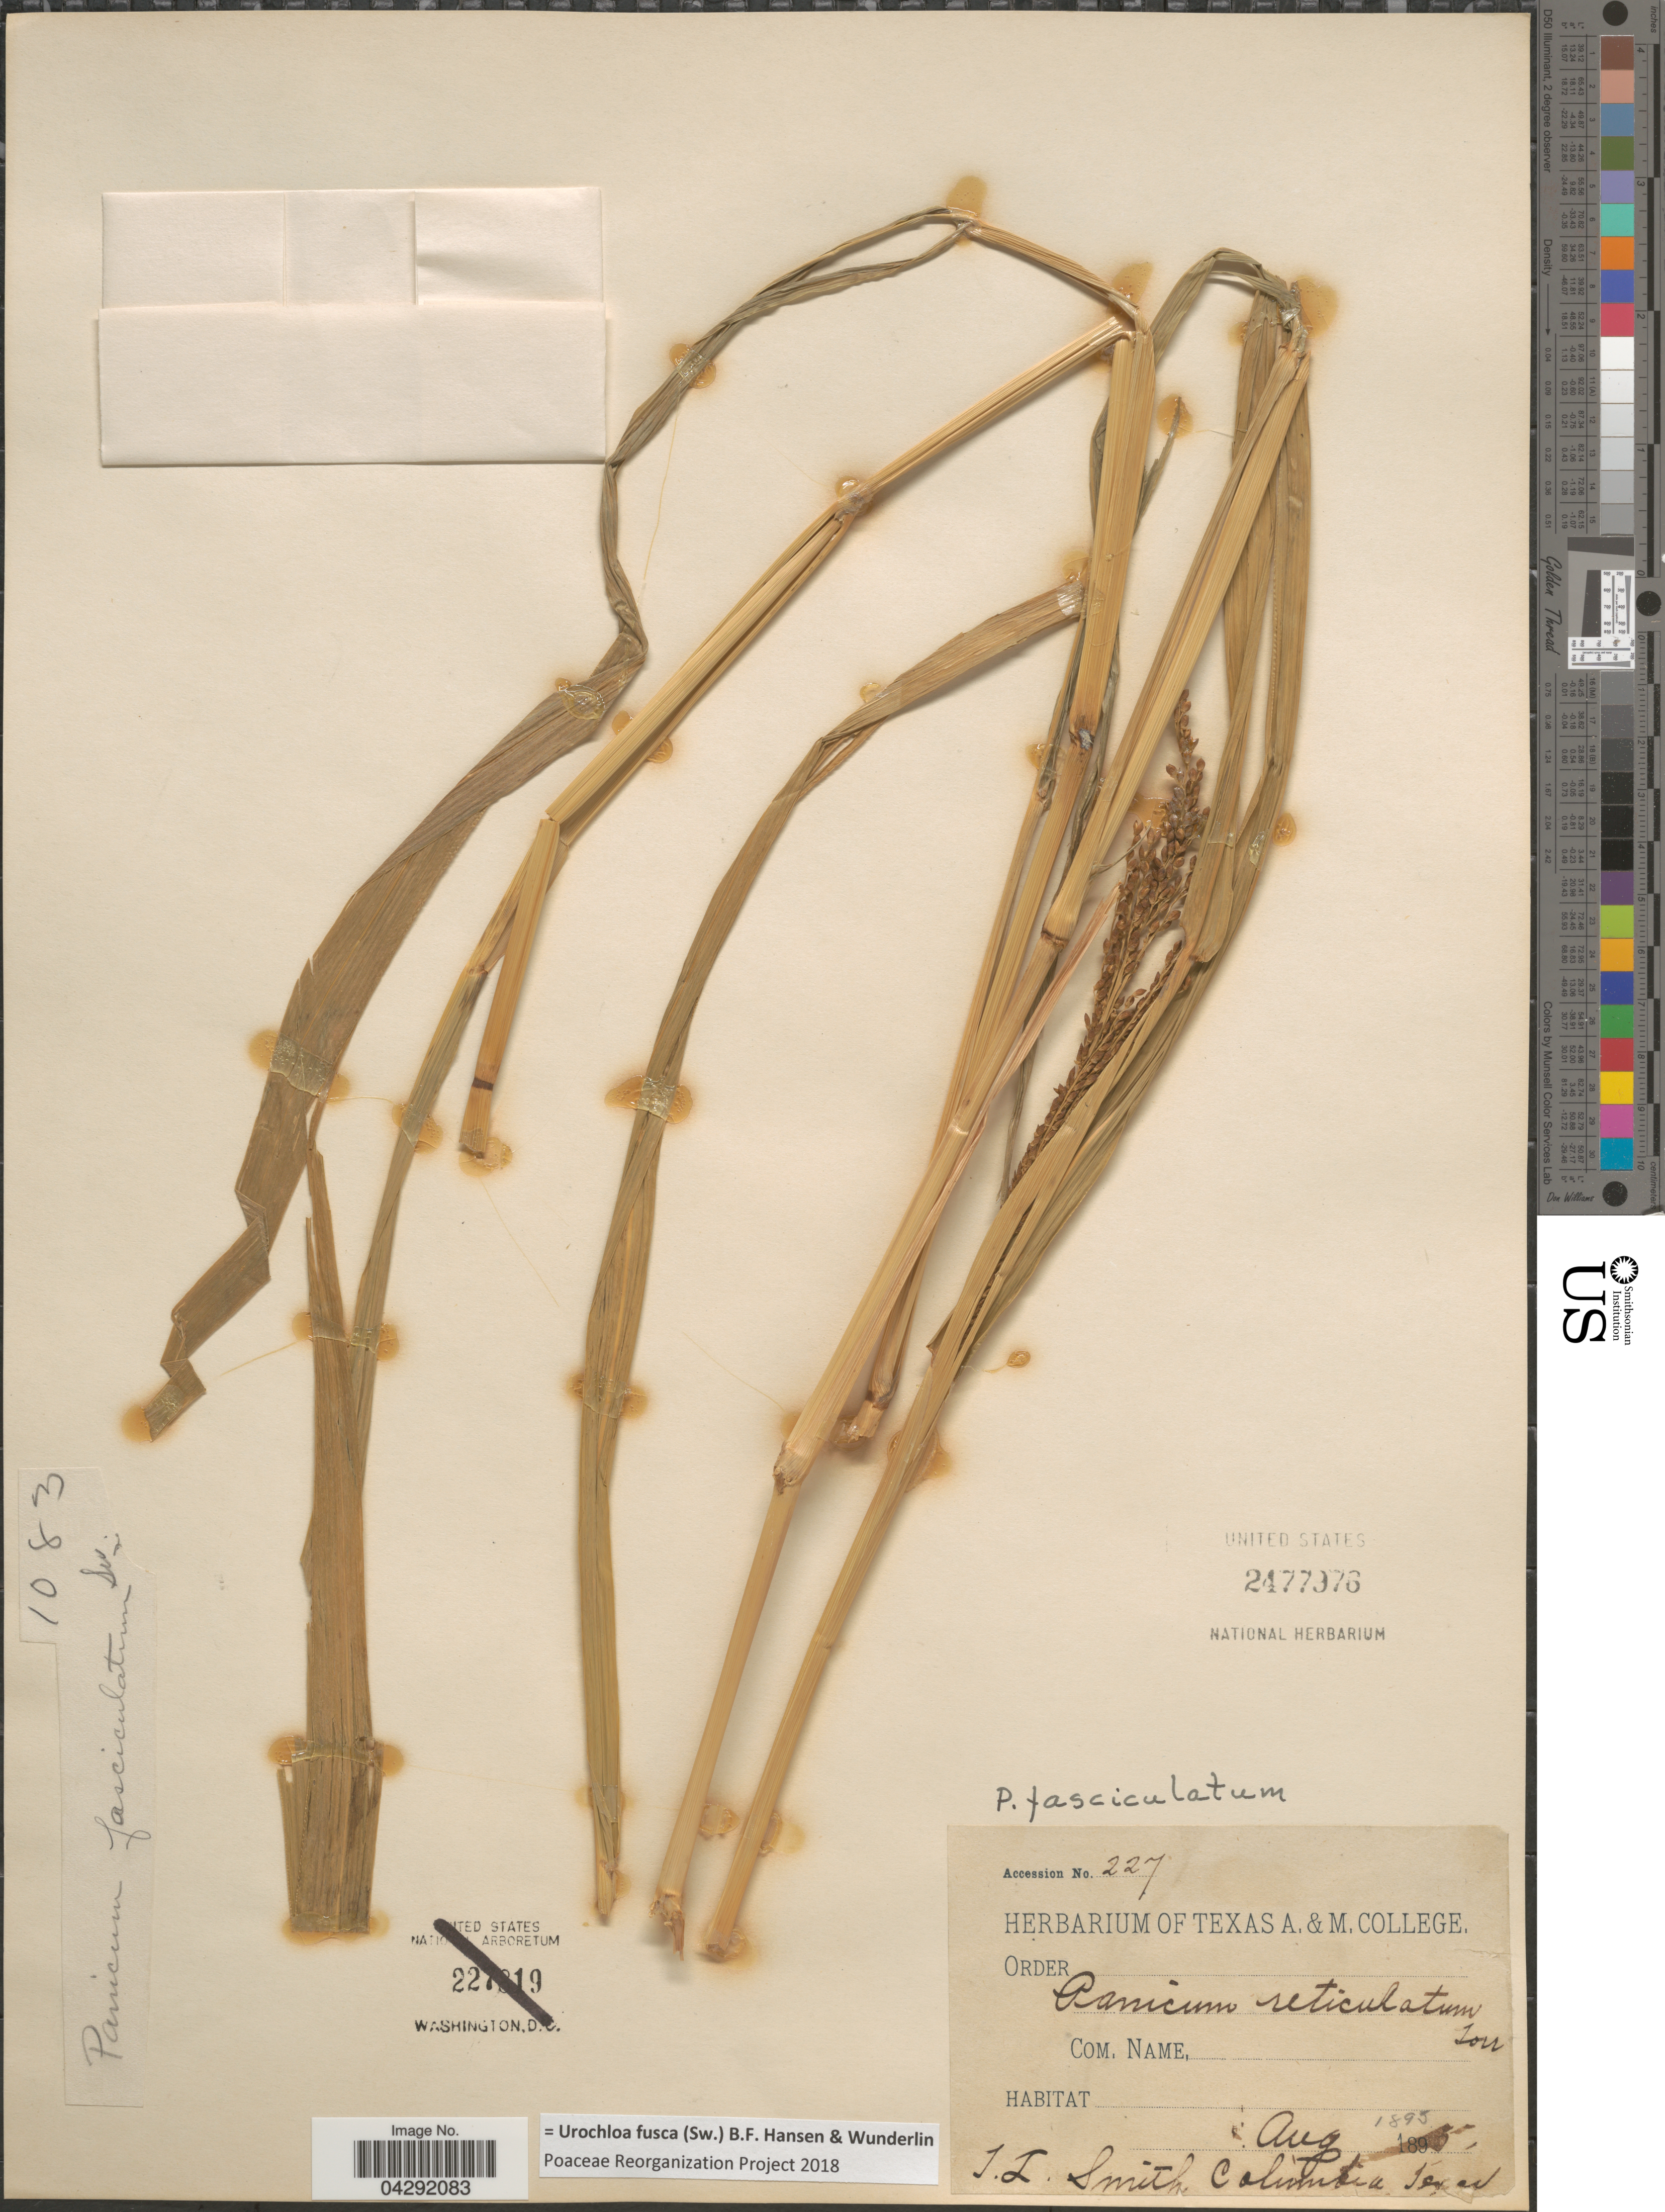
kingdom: Plantae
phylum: Tracheophyta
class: Liliopsida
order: Poales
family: Poaceae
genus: Urochloa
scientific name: Urochloa fusca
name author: (Sw.) B.F. Hansen & Wunderlin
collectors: J. Smith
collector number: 227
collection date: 1895-08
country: United States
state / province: Texas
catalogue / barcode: US 2477976